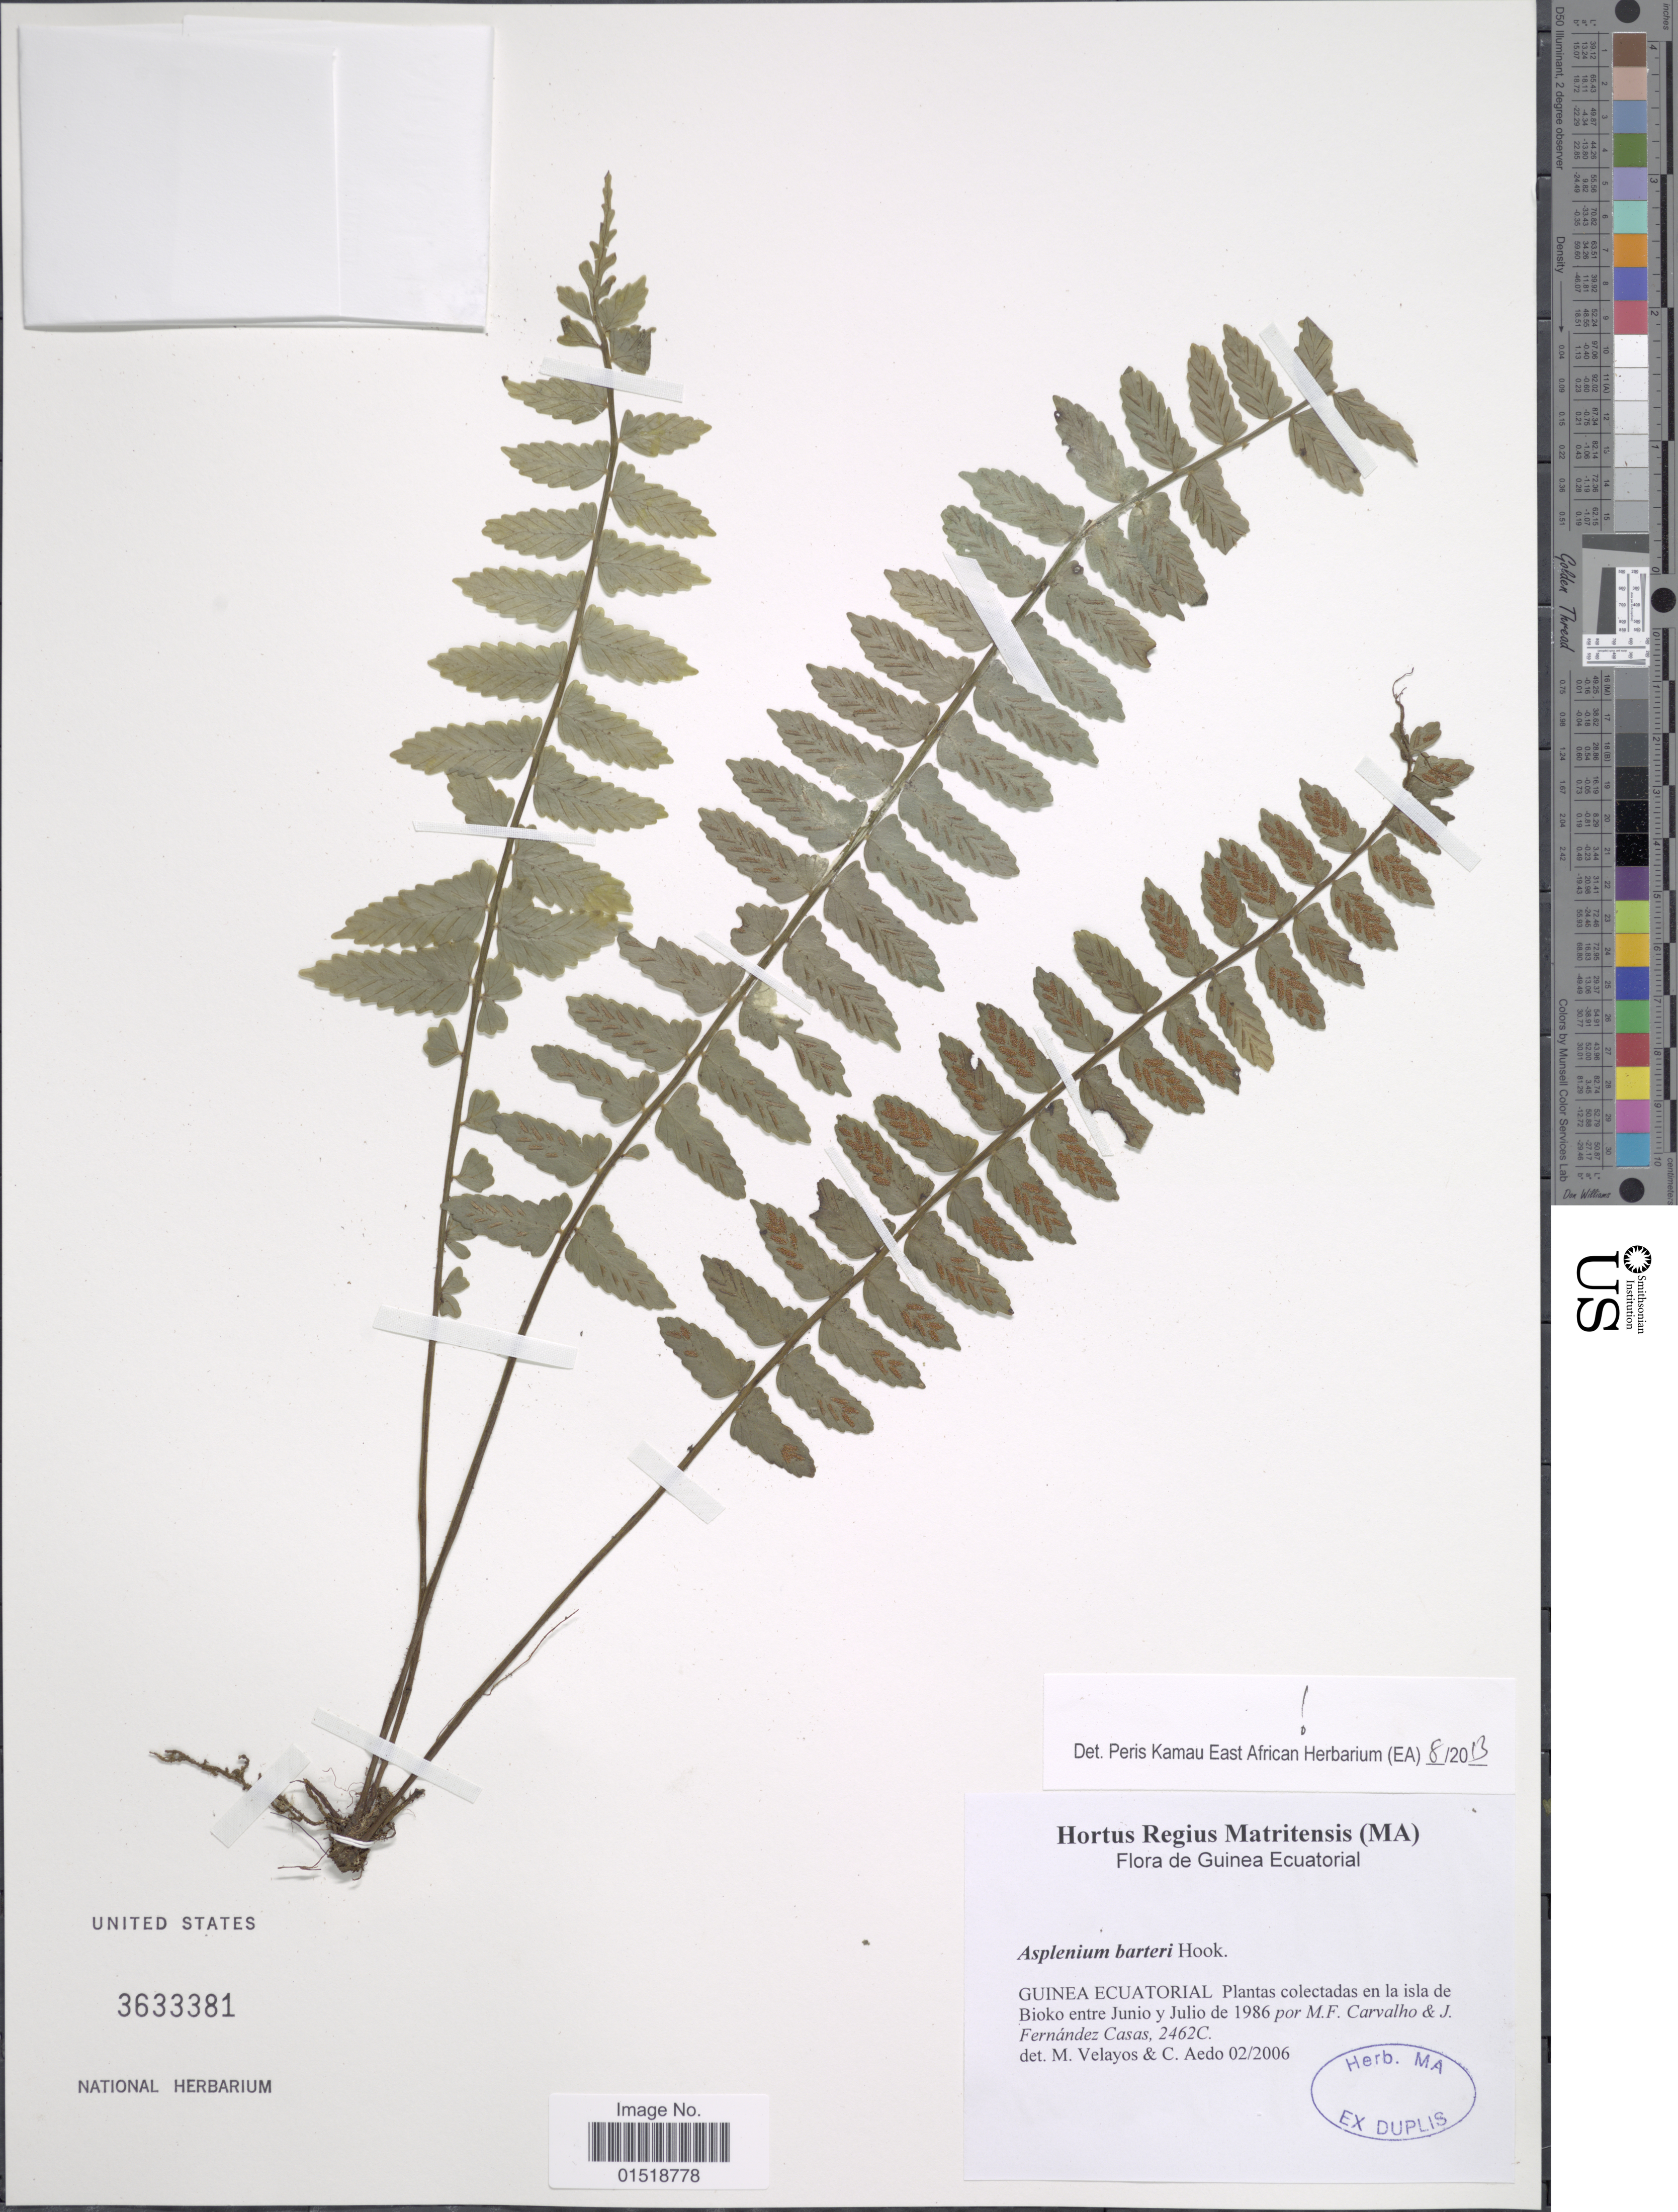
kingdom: Plantae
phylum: Tracheophyta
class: Polypodiopsida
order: Polypodiales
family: Aspleniaceae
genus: Asplenium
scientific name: Asplenium barteri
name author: Hook.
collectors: M. F. Carvalho & J. Casas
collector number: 2462C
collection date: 1986-06/1986-07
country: Equatorial Guinea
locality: Plantas colectadas en la isla de Bioko.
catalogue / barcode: US 3633381